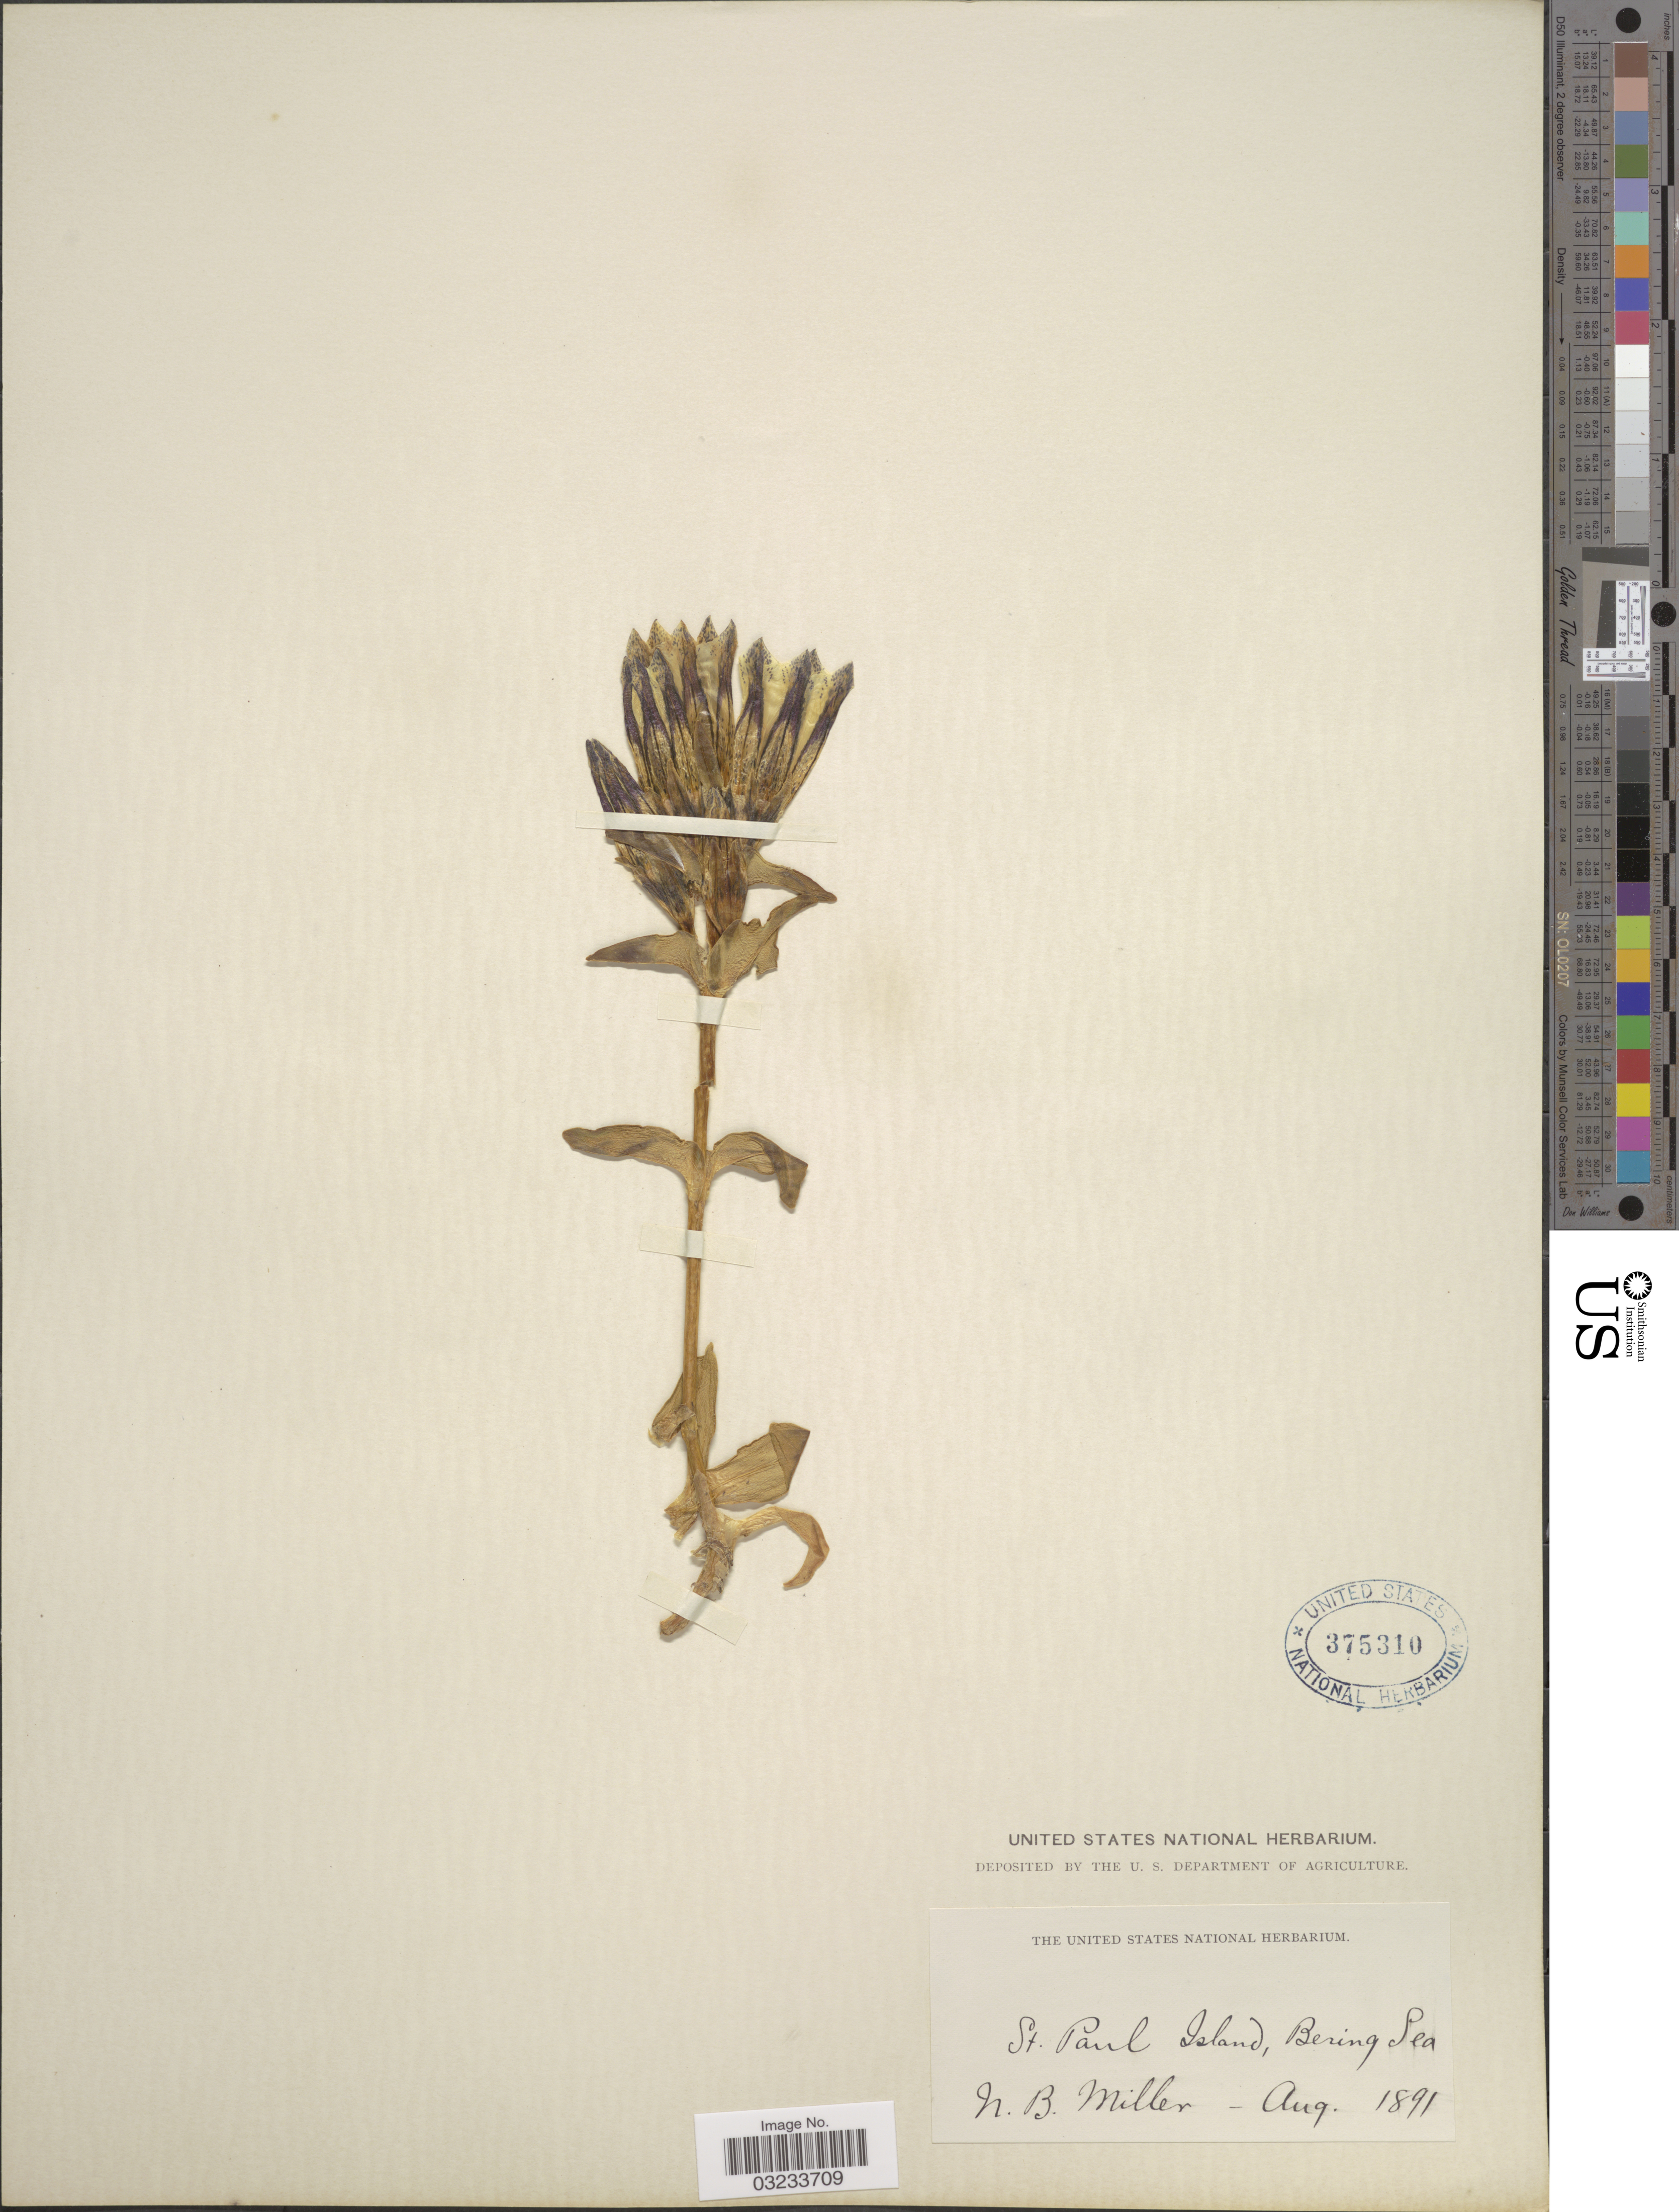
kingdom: Plantae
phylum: Tracheophyta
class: Magnoliopsida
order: Gentianales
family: Gentianaceae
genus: Gentiana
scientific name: Gentiana algida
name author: Pall.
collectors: N. Miller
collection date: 1891-08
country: United States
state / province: Alaska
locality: St. Paul Island, Bering Sea.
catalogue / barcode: US 375310